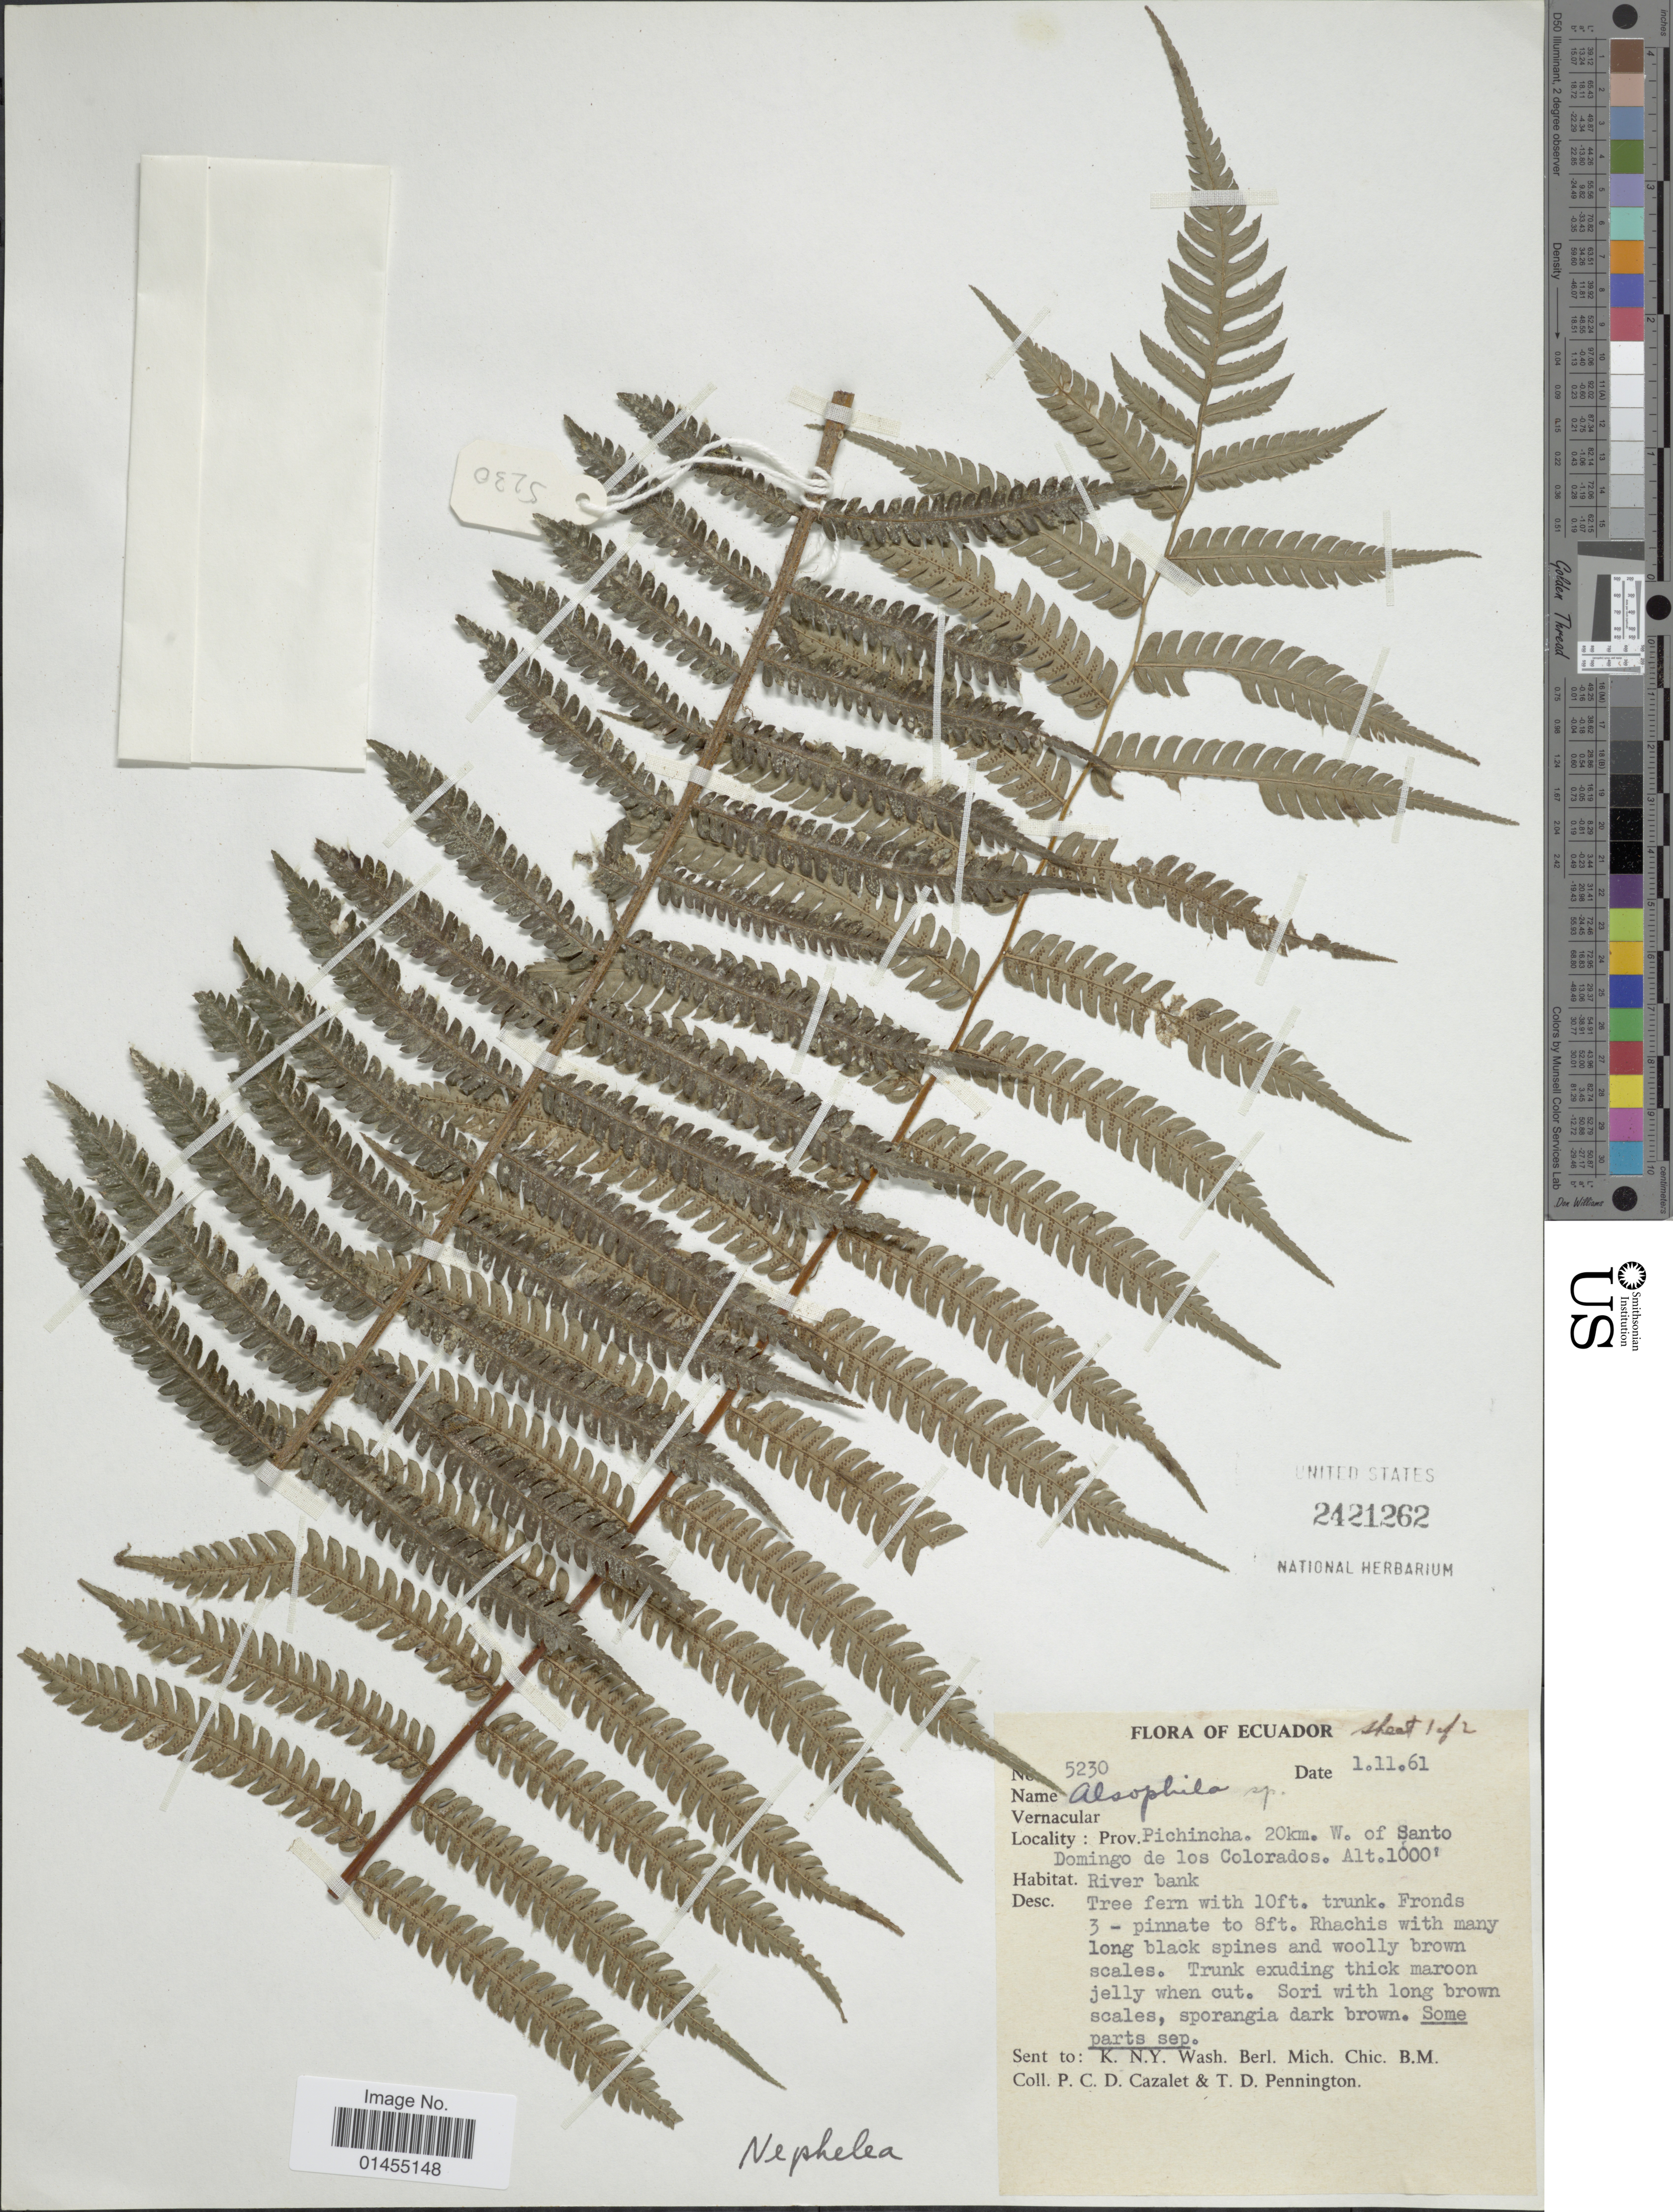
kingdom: Plantae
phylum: Tracheophyta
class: Polypodiopsida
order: Cyatheales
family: Cyatheaceae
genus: Alsophila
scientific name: Alsophila sp.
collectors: P. C. D. Cazalet & T. D. Pennington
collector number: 5230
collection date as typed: Transcribed d/m/y: 1/11/61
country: Ecuador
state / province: Pichincha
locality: Prov. 20km. W. of Santo Domingo de los Colorados.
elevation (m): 305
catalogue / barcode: US 2421262